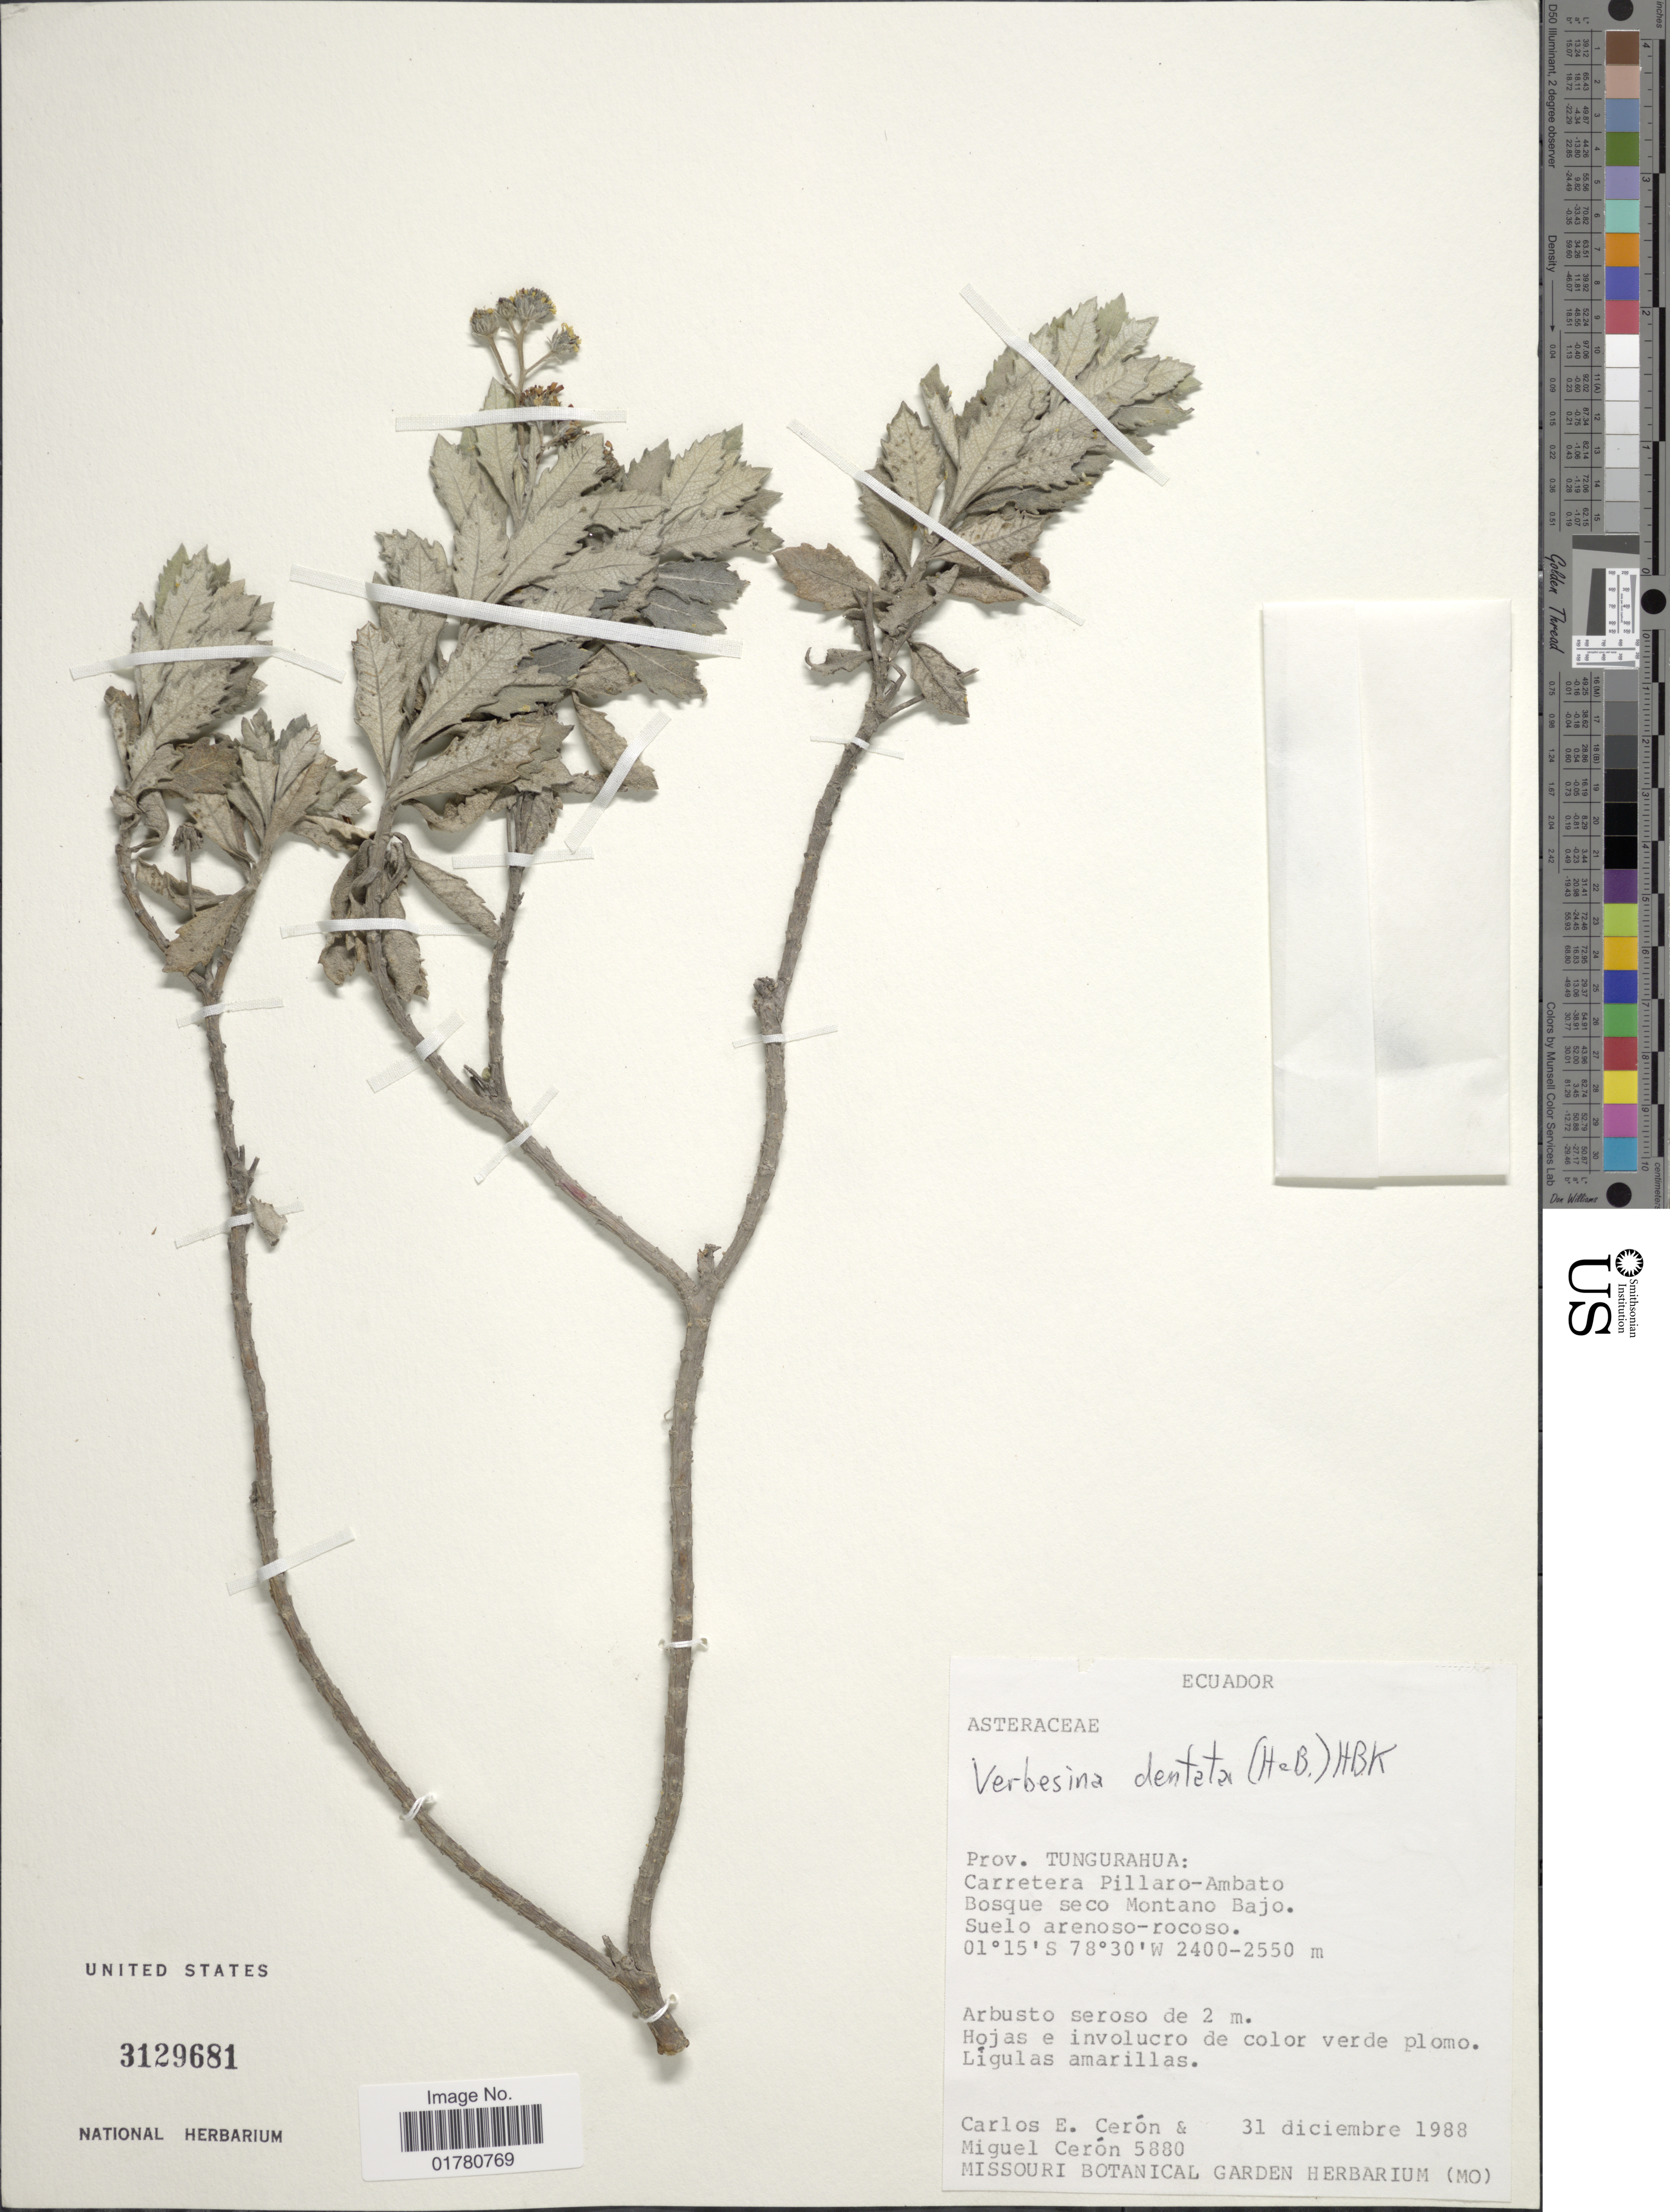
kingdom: Plantae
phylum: Tracheophyta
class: Magnoliopsida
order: Asterales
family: Asteraceae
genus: Verbesina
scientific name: Verbesina dentata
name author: Kunth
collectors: C. E. Cerón M. & M. Ceron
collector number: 5880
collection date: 1988-12-31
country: Ecuador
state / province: Tungurahua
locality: Carretera Pillaro-Ambato Bosque seco Montano Bajo. Suelo arenoso-rocoso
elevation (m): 2400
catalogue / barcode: US 3129681